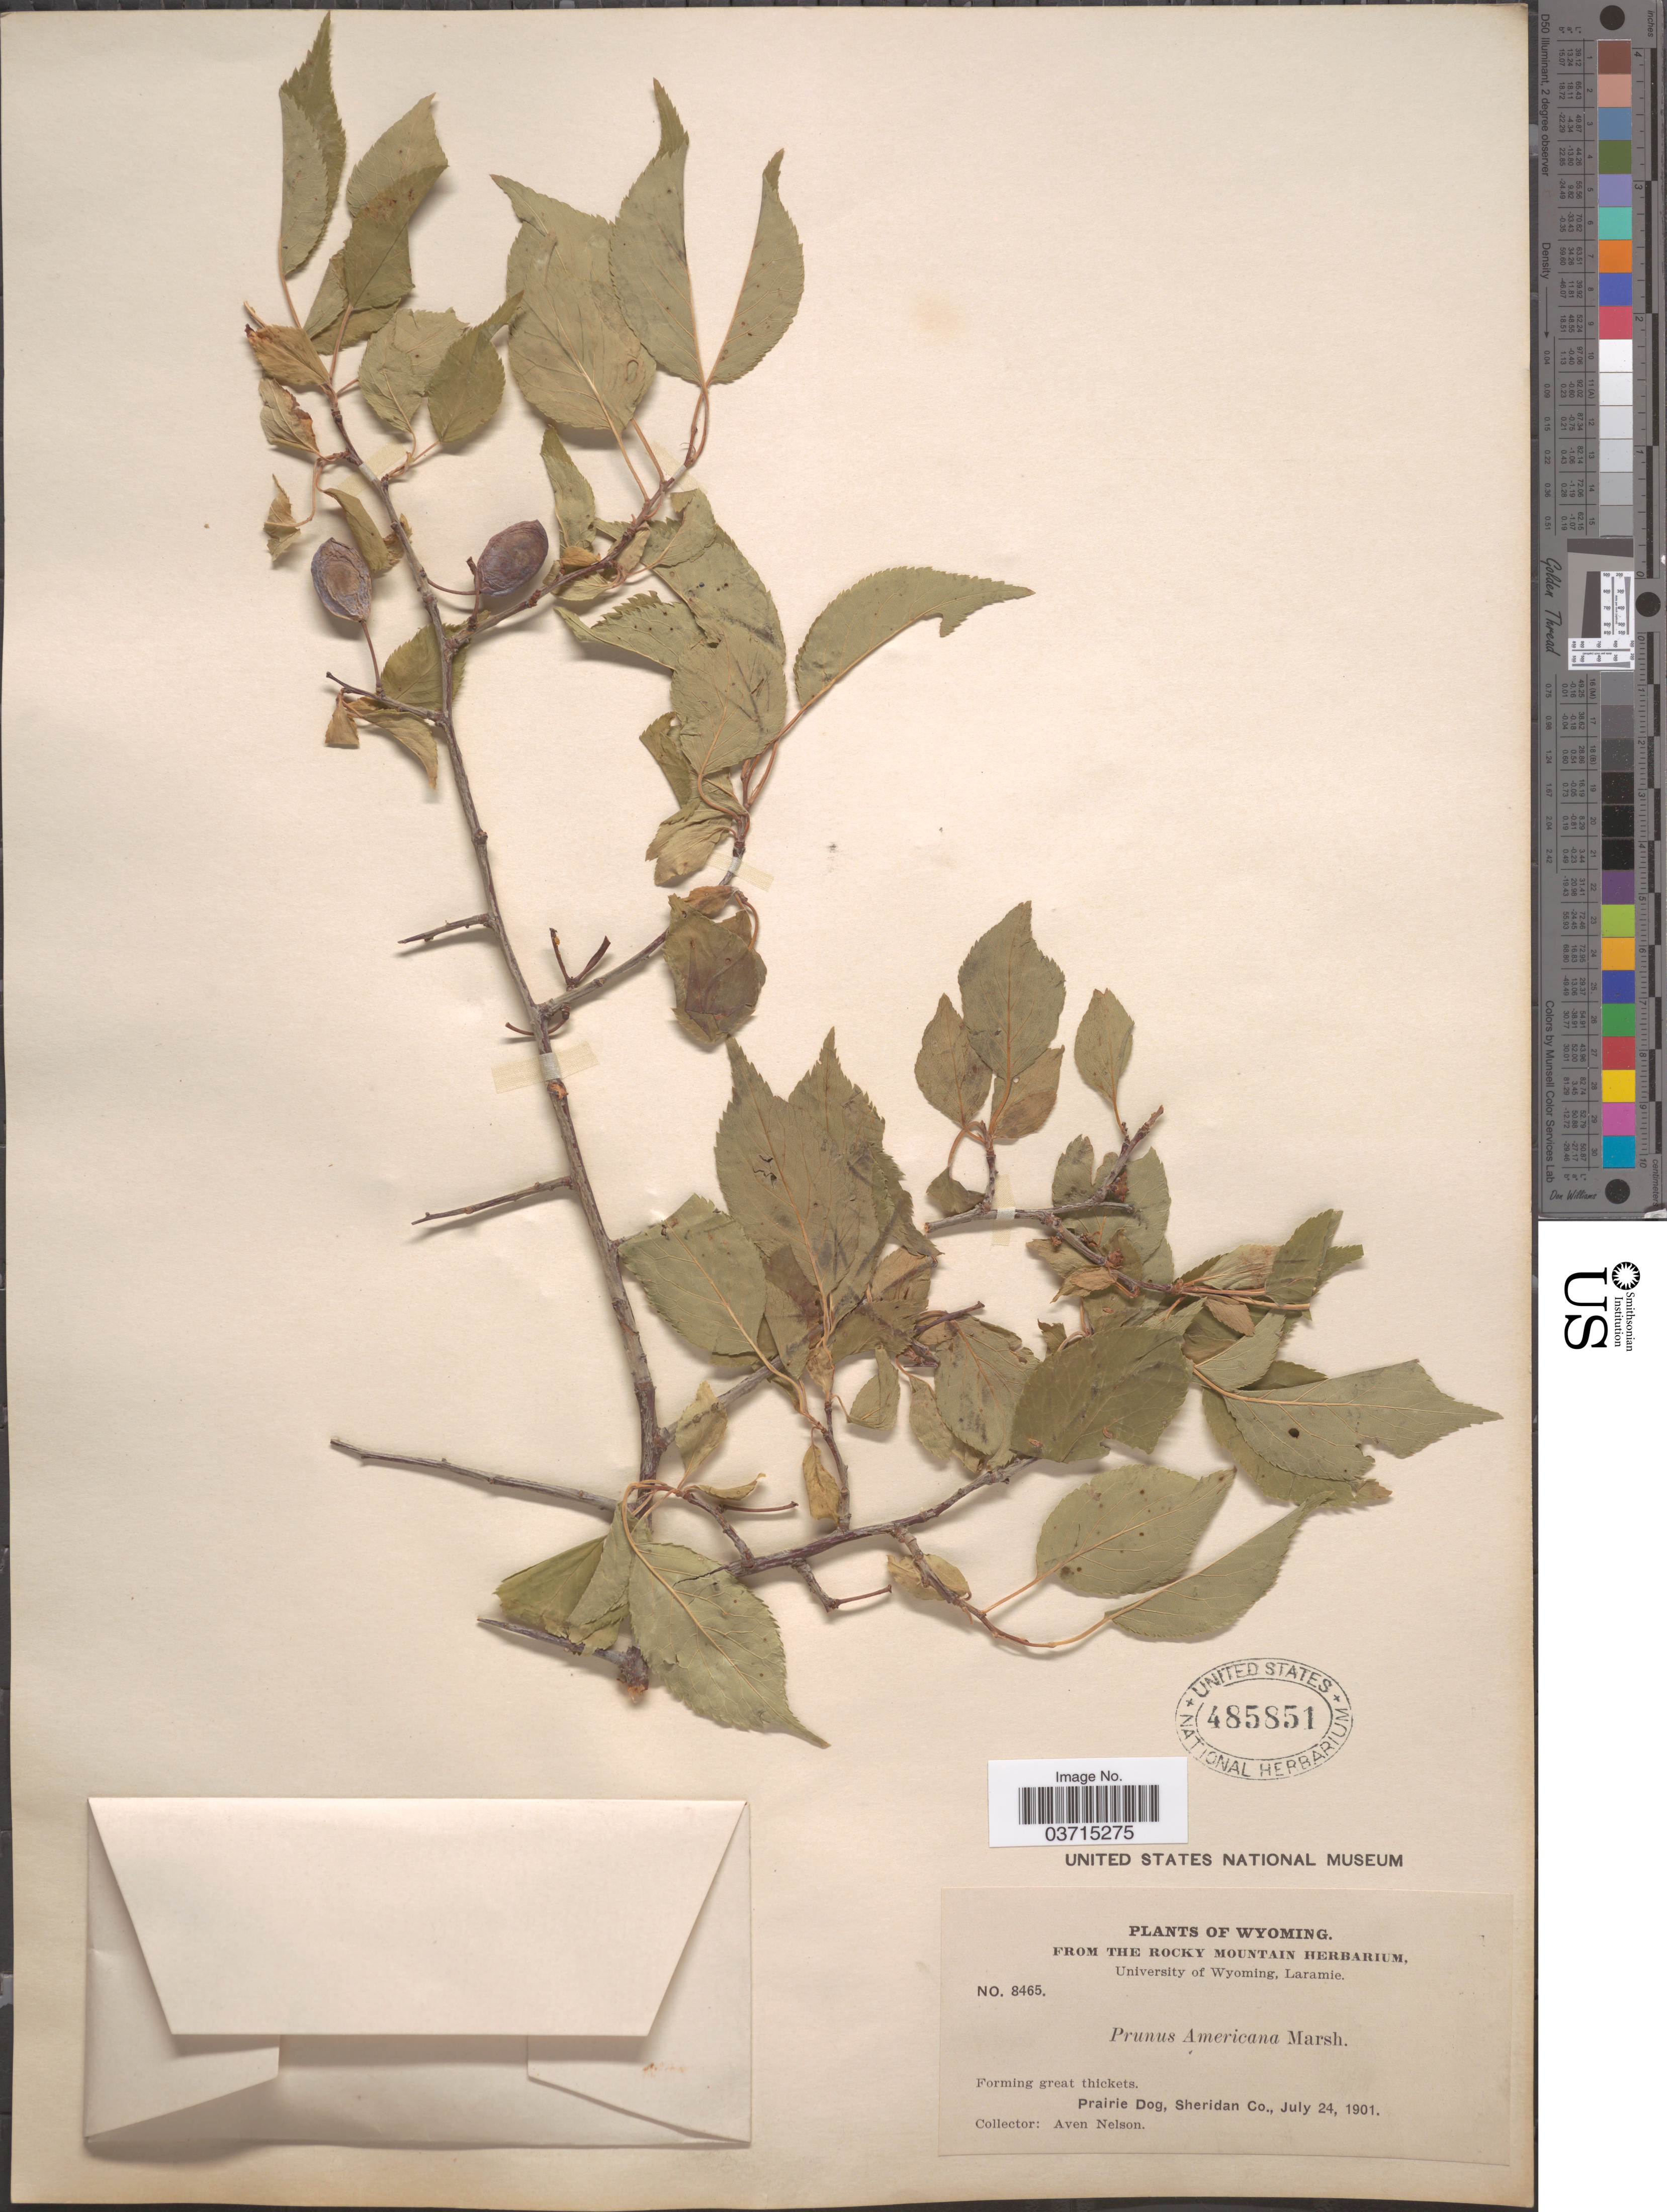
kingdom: Plantae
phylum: Tracheophyta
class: Magnoliopsida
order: Rosales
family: Rosaceae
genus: Prunus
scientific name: Prunus americana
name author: Marshall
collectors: A. Nelson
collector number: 8465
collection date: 1901-07-24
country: United States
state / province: Wyoming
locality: Prairie Dog, Sheridan Co.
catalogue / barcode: US 485851